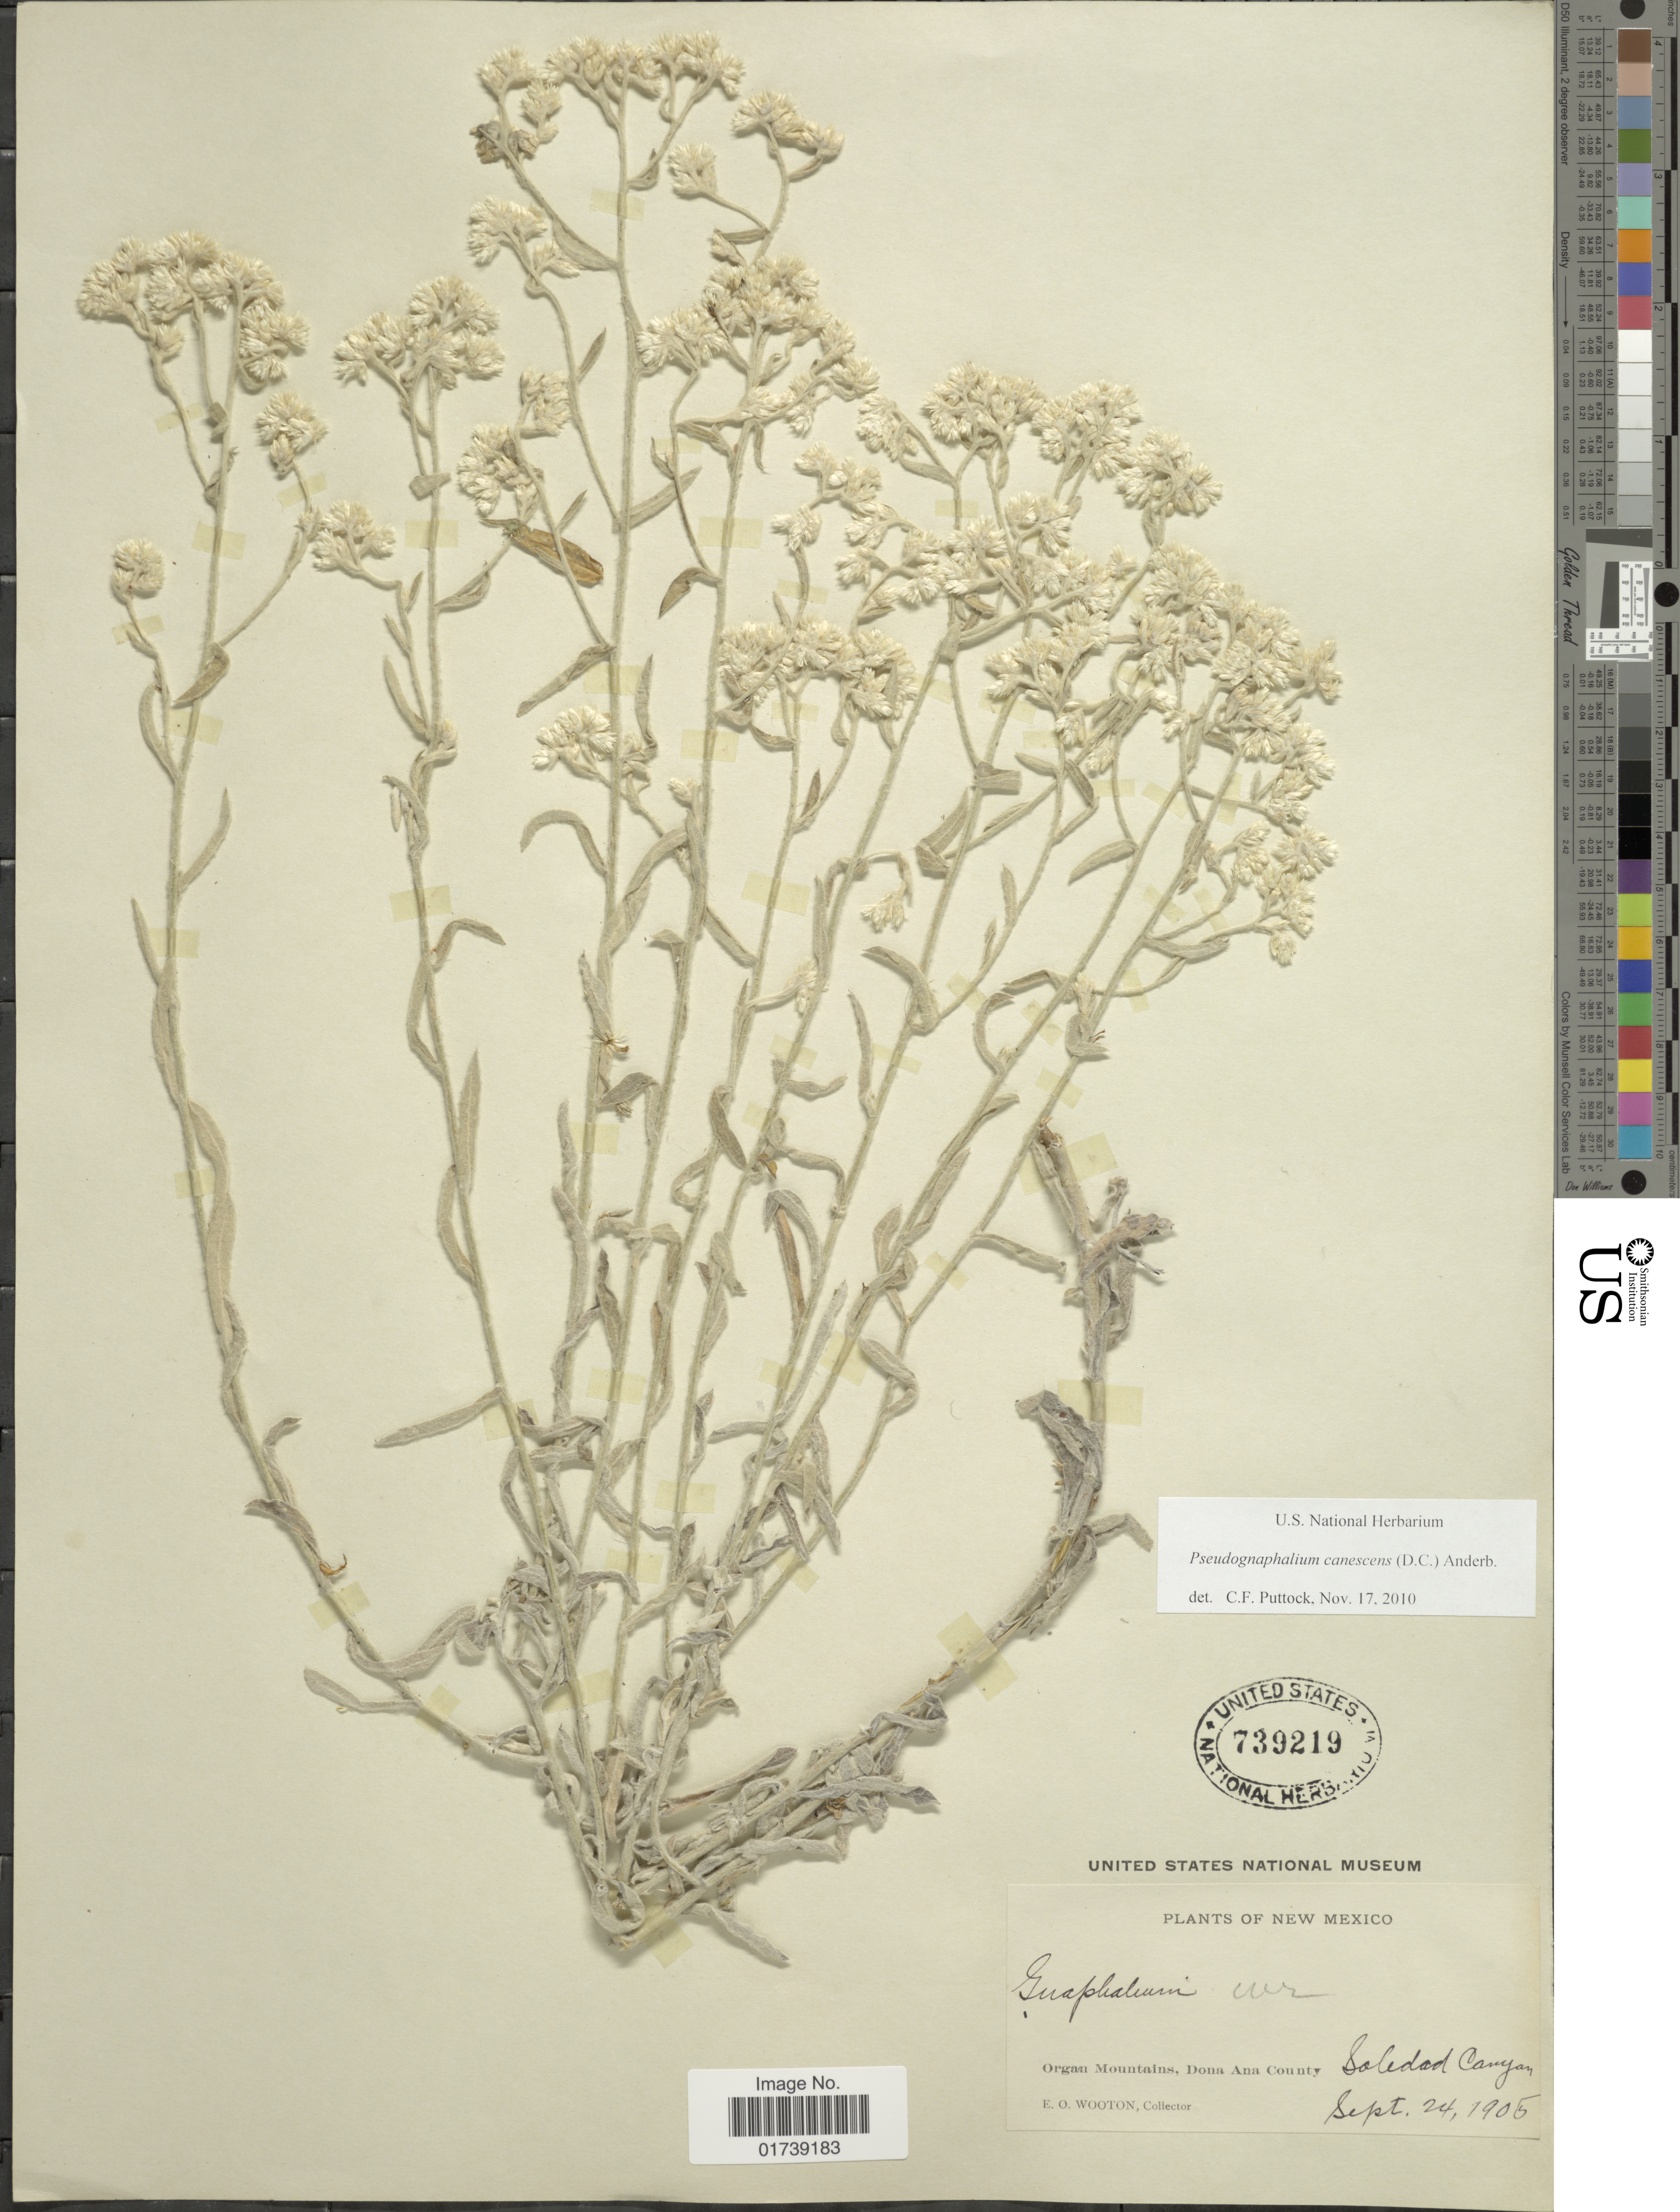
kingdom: Plantae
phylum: Tracheophyta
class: Magnoliopsida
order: Asterales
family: Asteraceae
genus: Pseudognaphalium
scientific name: Pseudognaphalium canescens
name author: (DC.) Anderb.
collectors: E. O. Wooton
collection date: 1905-09-24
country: United States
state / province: New Mexico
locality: Organ Mountains, Dona Ana County, Soledad Canyon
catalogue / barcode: US 739219